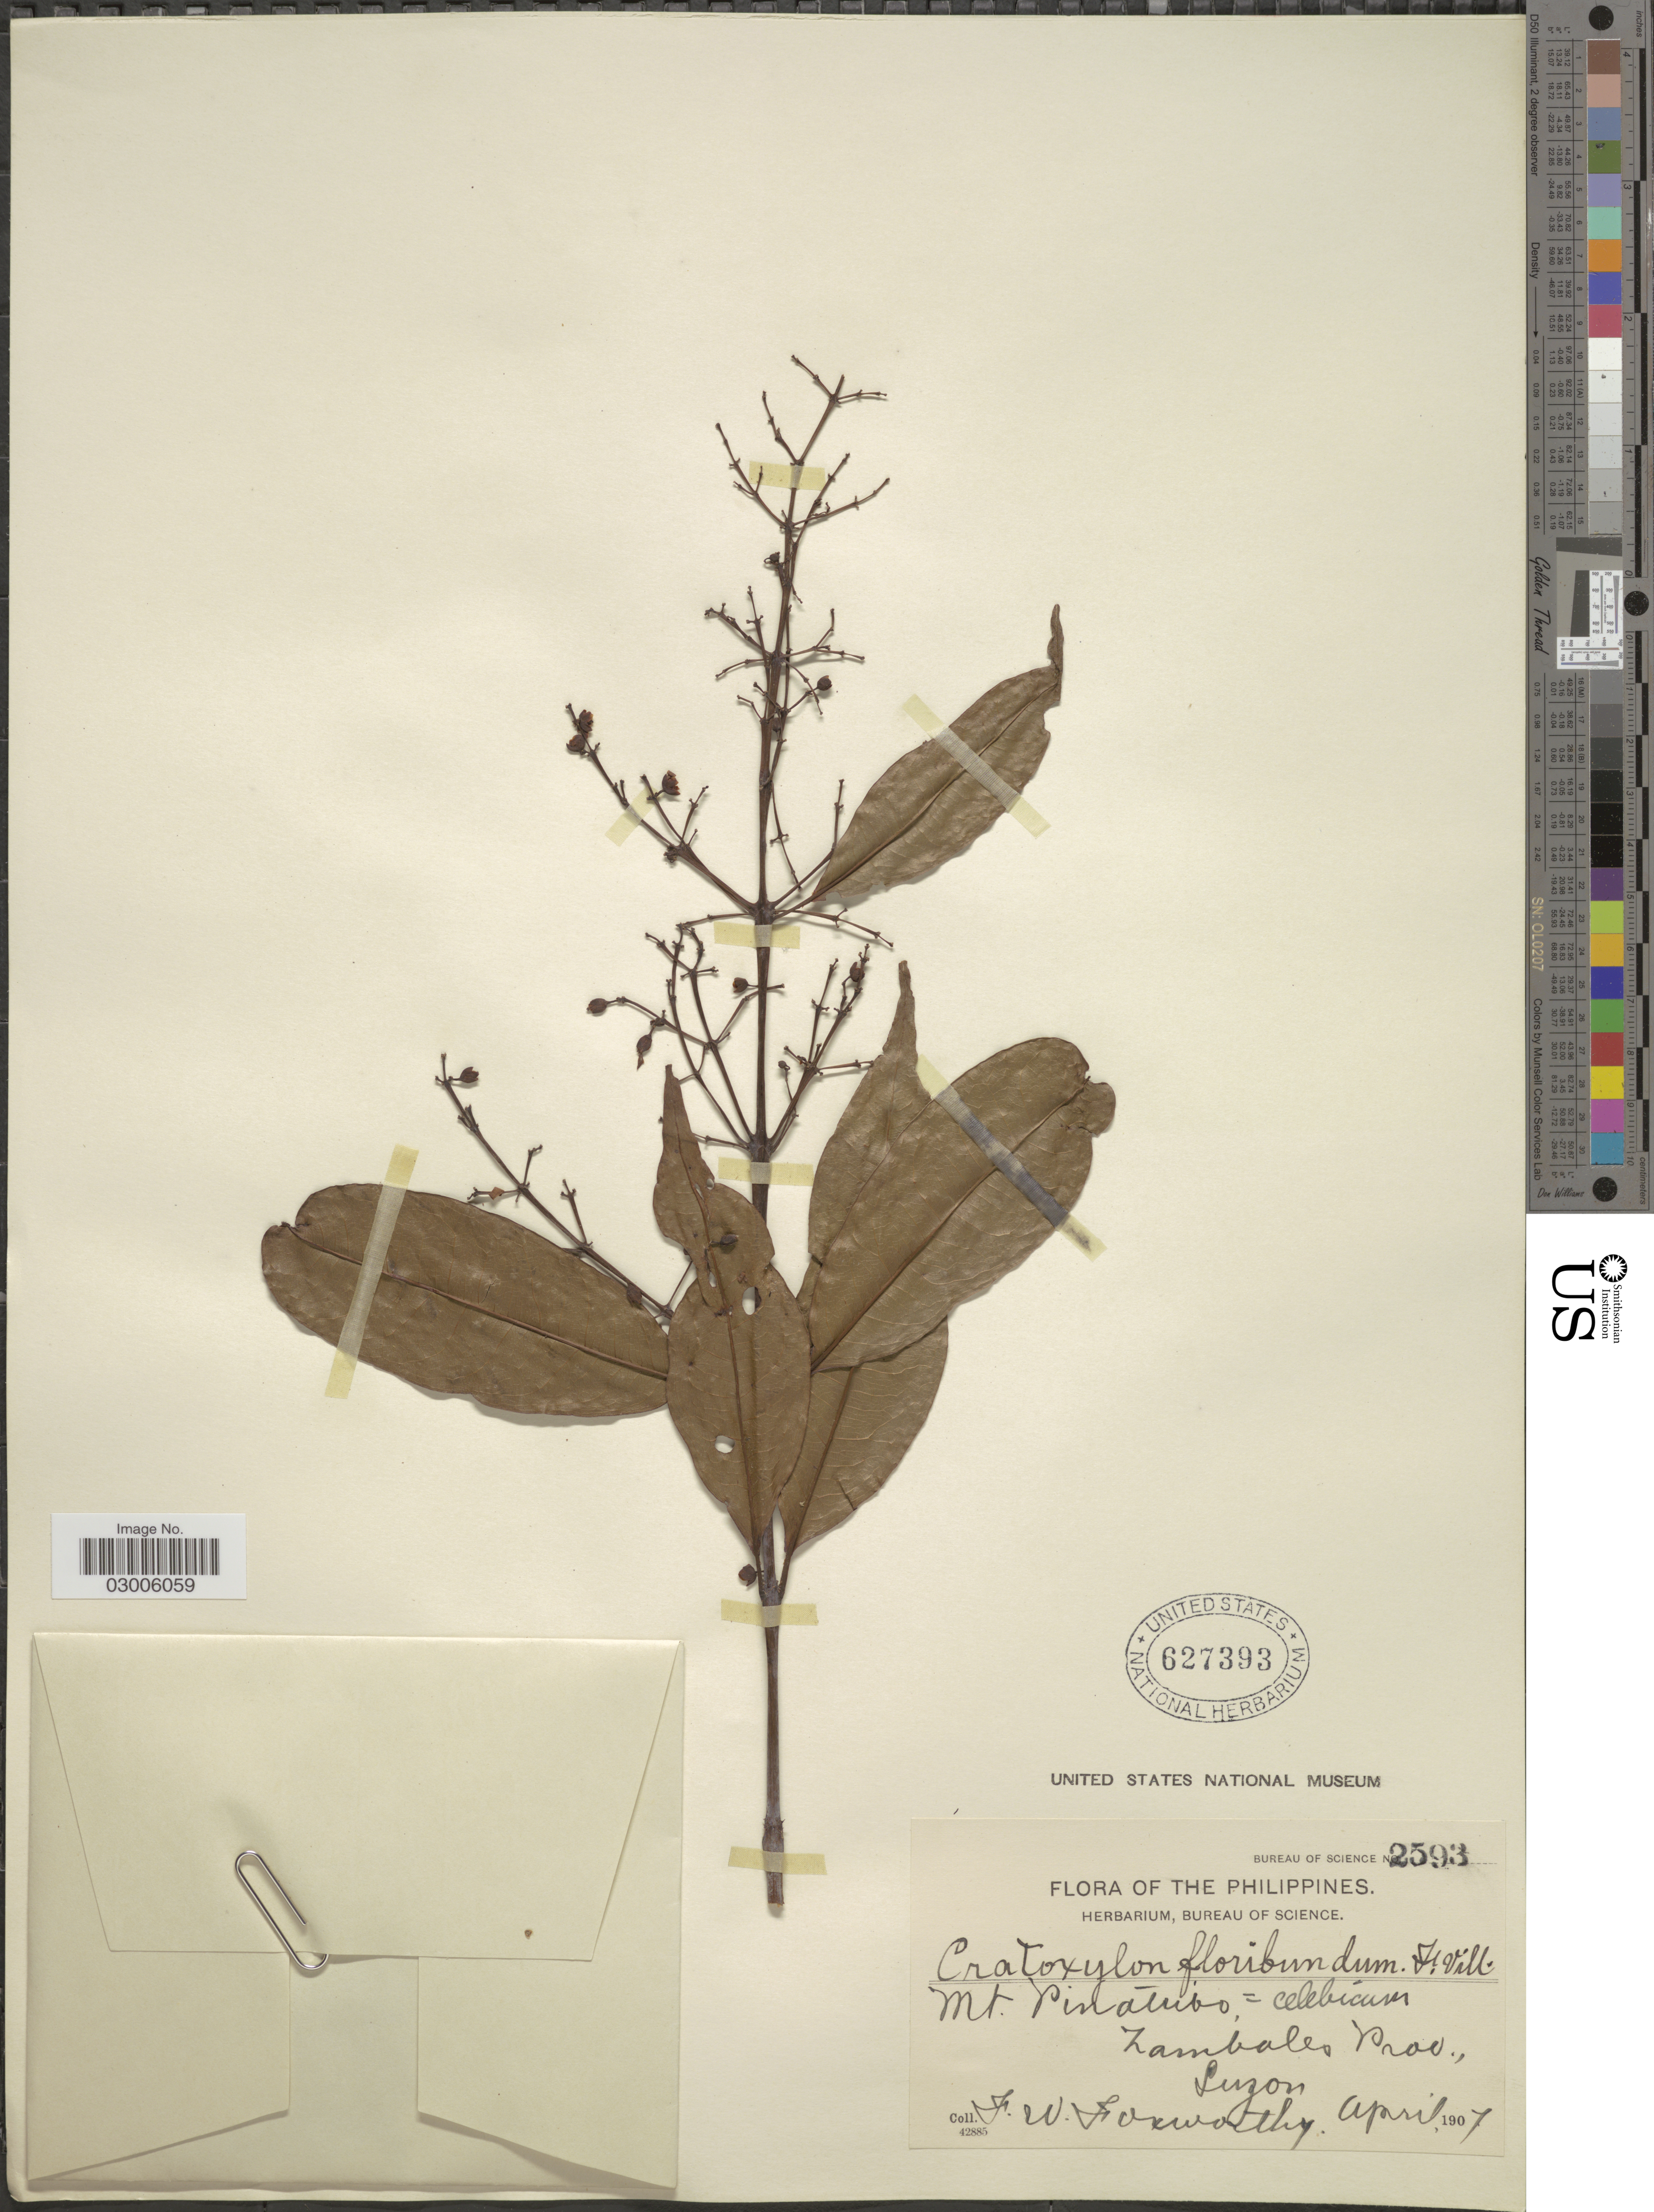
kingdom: Plantae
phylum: Tracheophyta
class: Magnoliopsida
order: Malpighiales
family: Hypericaceae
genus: Cratoxylum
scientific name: Cratoxylum celebicum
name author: Blume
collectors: F. W. Foxworthy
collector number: Bureau of Science 2593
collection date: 1907-04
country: Philippines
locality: Mt. Pinatubo. Zambales Prov. Luzon.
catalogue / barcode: US 627393